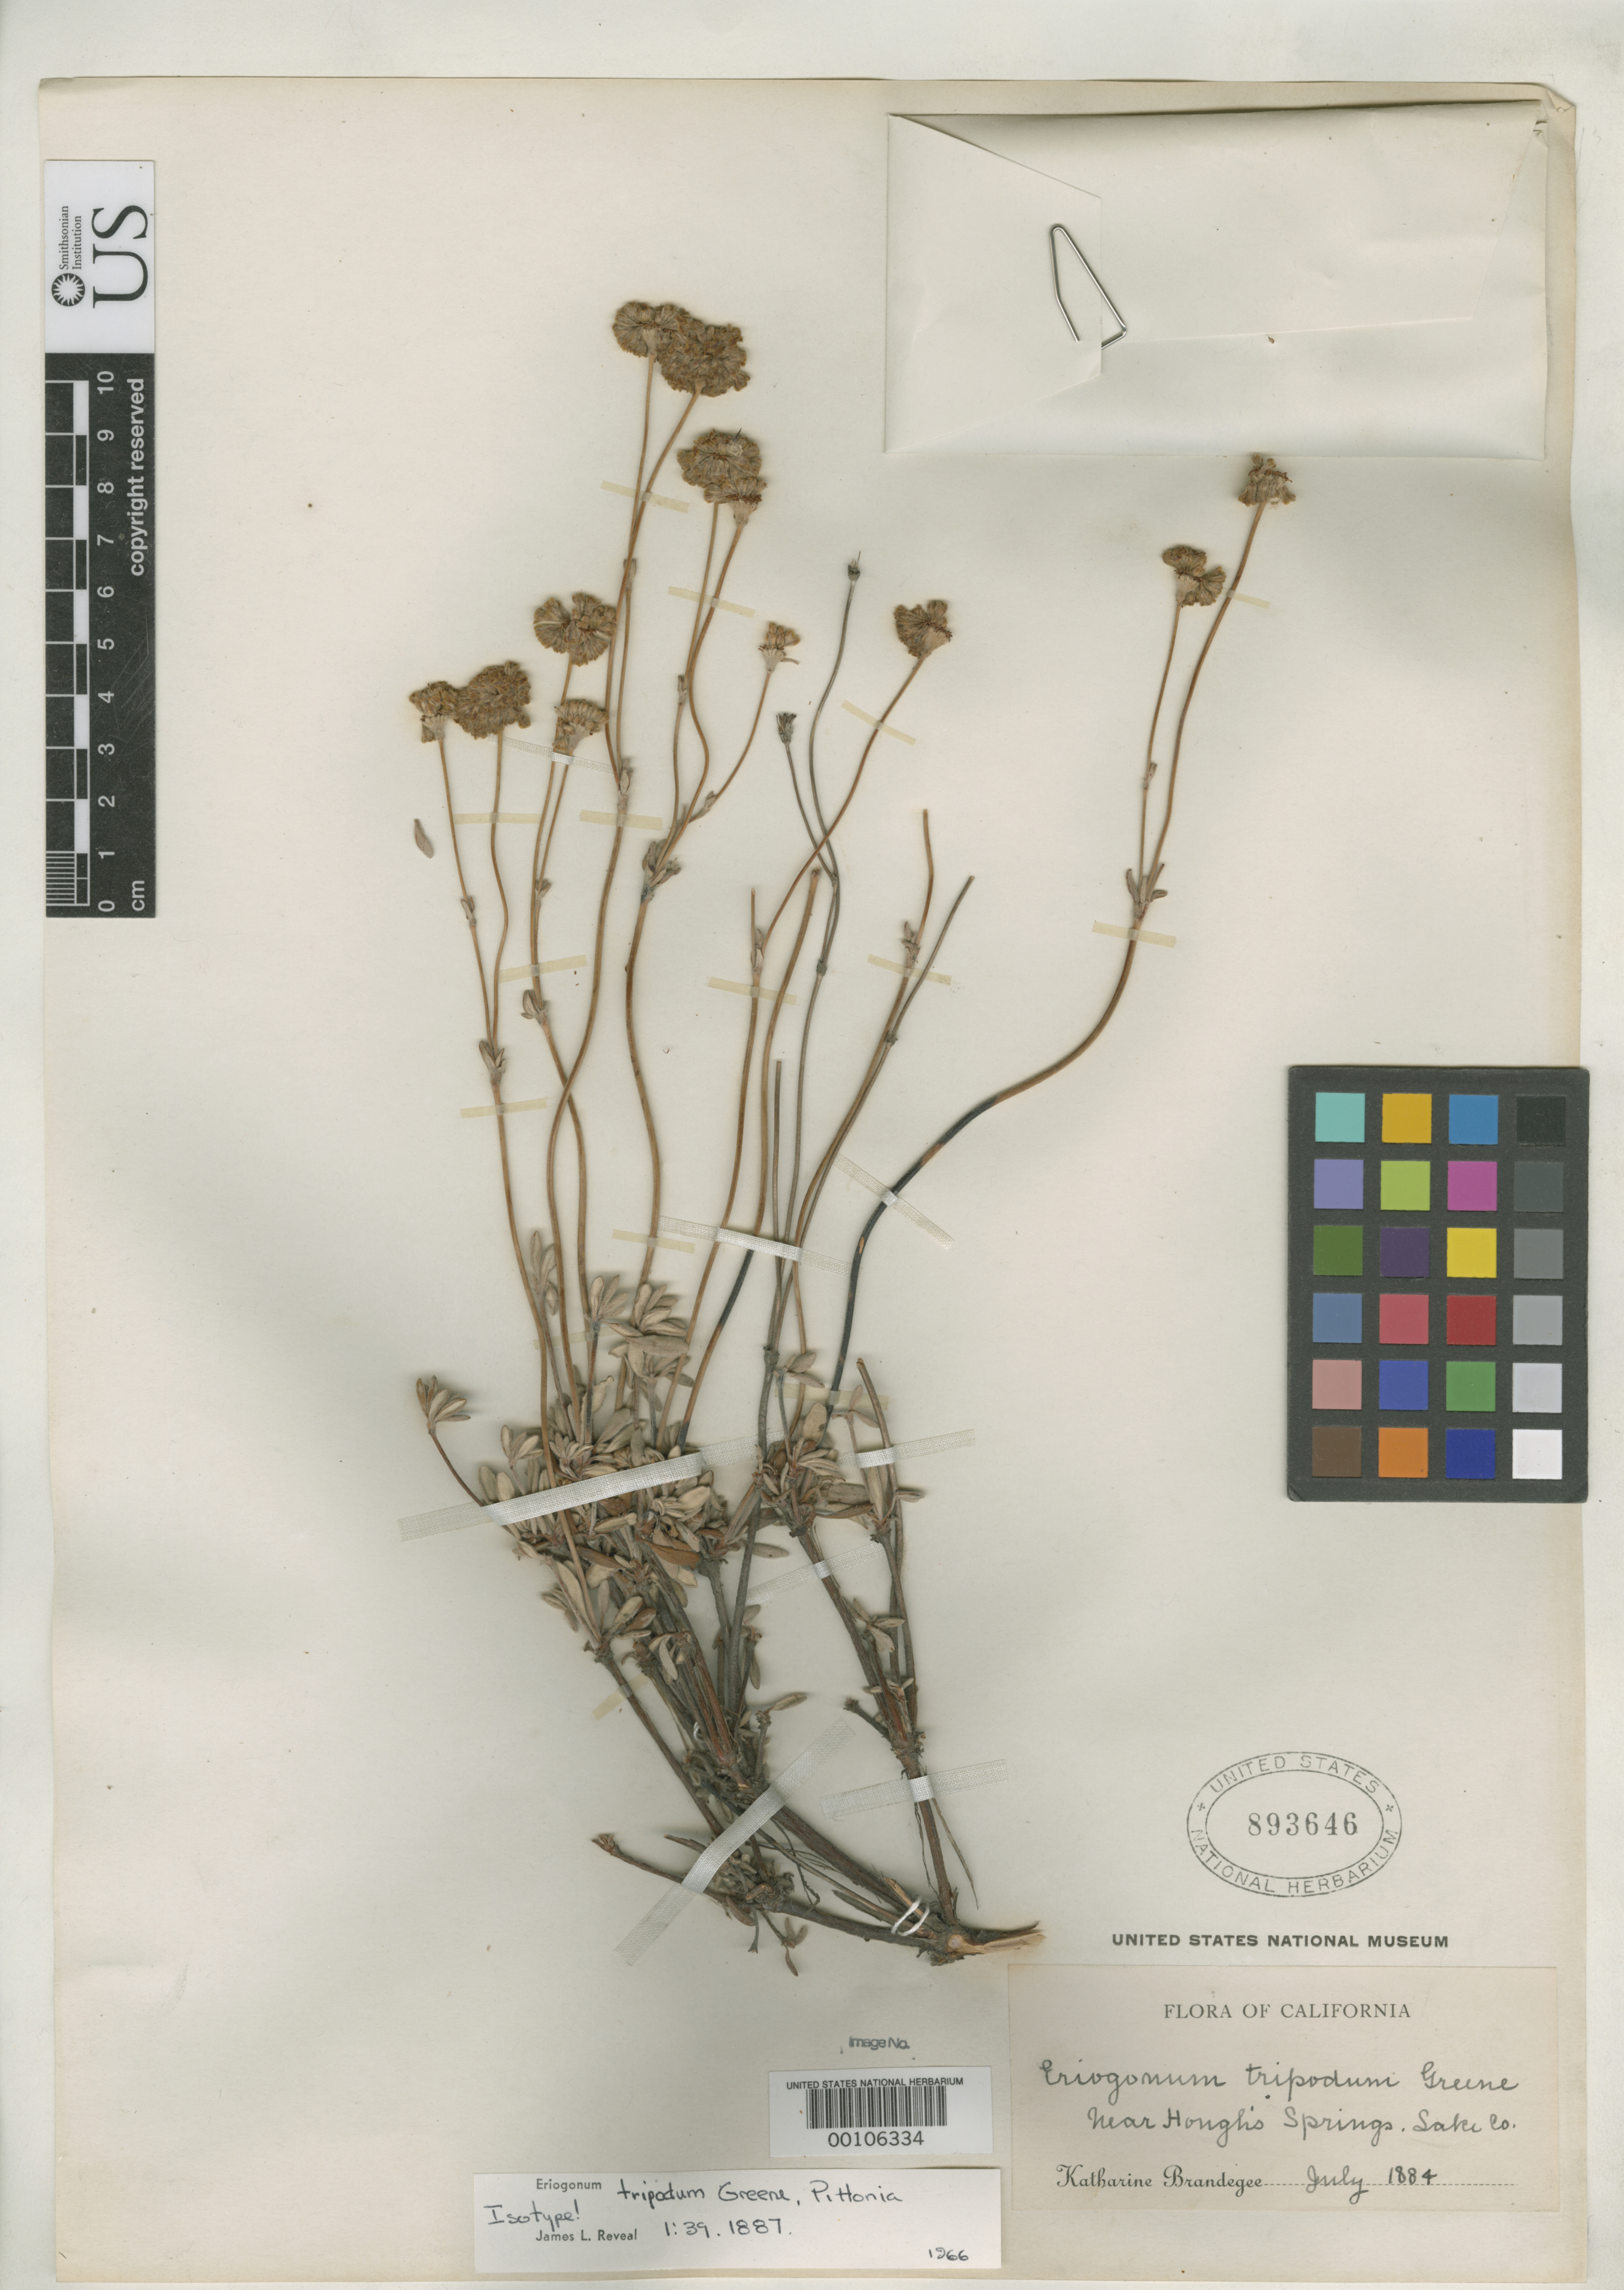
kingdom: Plantae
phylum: Tracheophyta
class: Magnoliopsida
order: Caryophyllales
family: Polygonaceae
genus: Eriogonum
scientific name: Eriogonum tripodum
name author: Greene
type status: Isotype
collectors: M. K. Brandegee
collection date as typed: Jul 1884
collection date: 1884-07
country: United States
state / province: California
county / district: Lake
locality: Hough Springs, E of Lucerne.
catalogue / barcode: US 893646